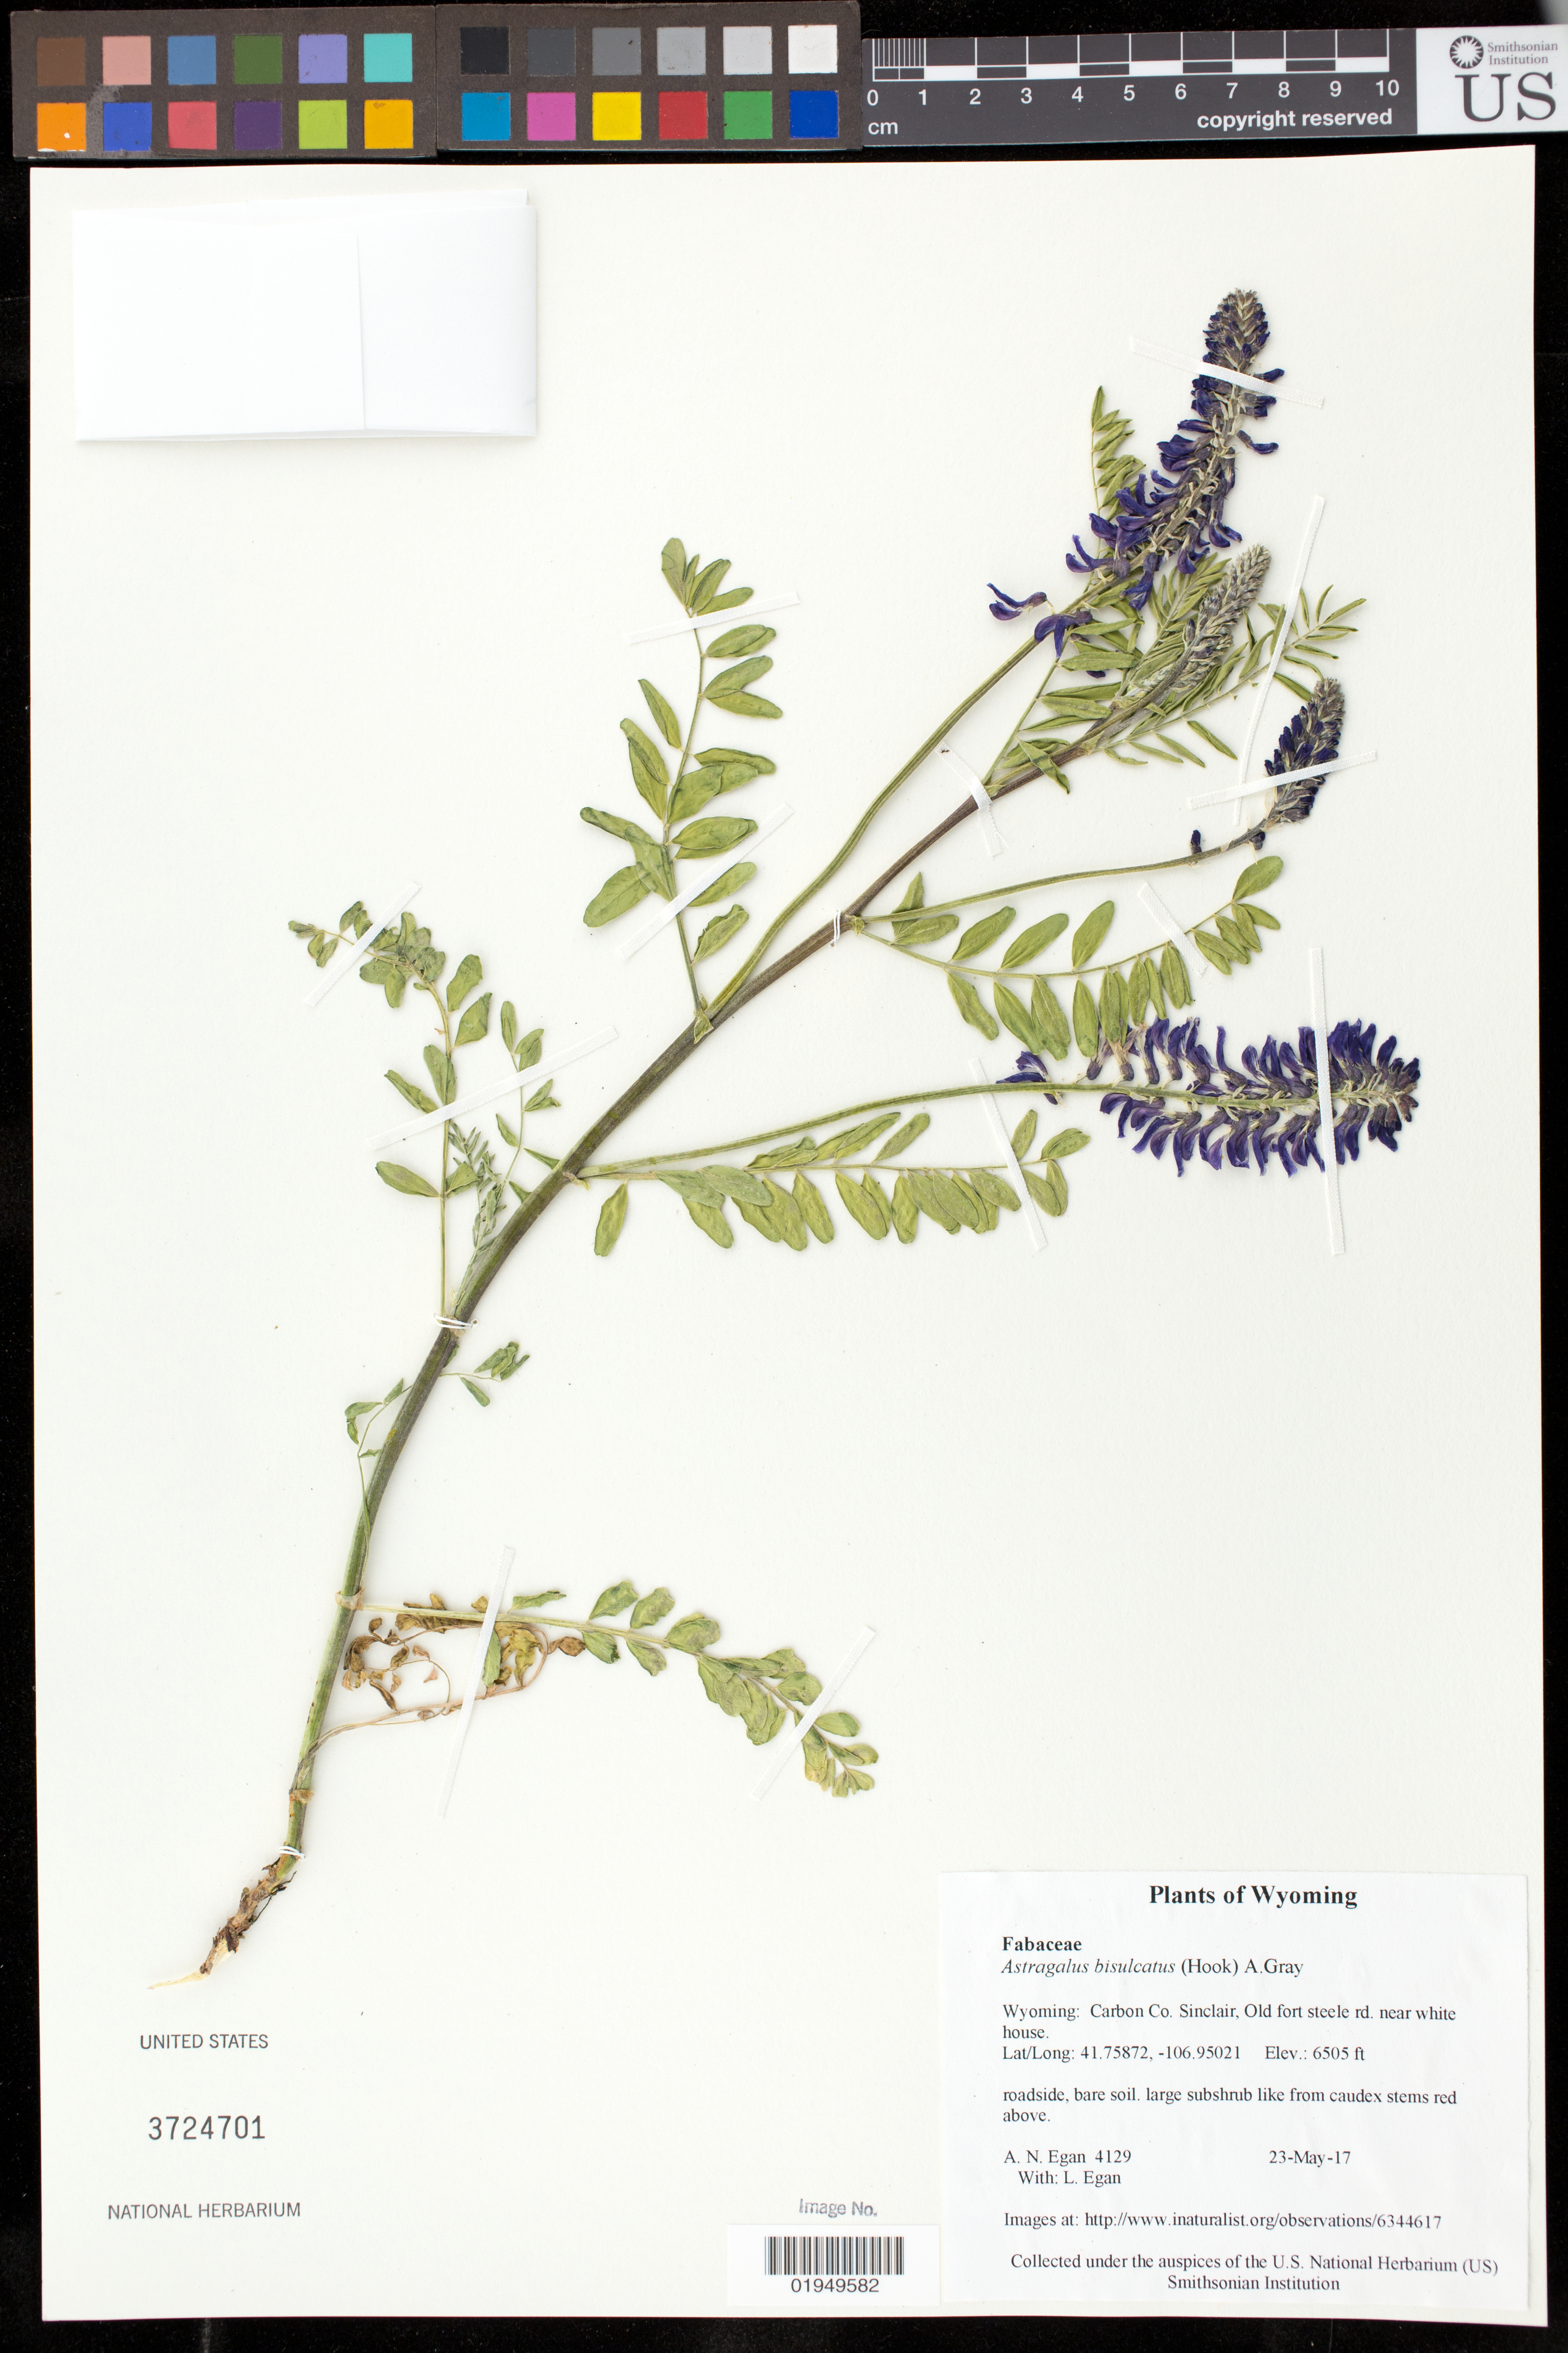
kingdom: Plantae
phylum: Tracheophyta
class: Magnoliopsida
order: Fabales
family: Fabaceae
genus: Astragalus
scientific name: Astragalus bisulcatus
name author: (Hook.) A. Gray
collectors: A. N. Egan & L. Egan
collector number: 4129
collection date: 2017-05-23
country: United States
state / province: Wyoming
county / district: Carbon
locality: Sinclair, Old Fort Steele Rd. near white house.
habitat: Roadside, bare soil.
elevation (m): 1983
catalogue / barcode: US 3724701